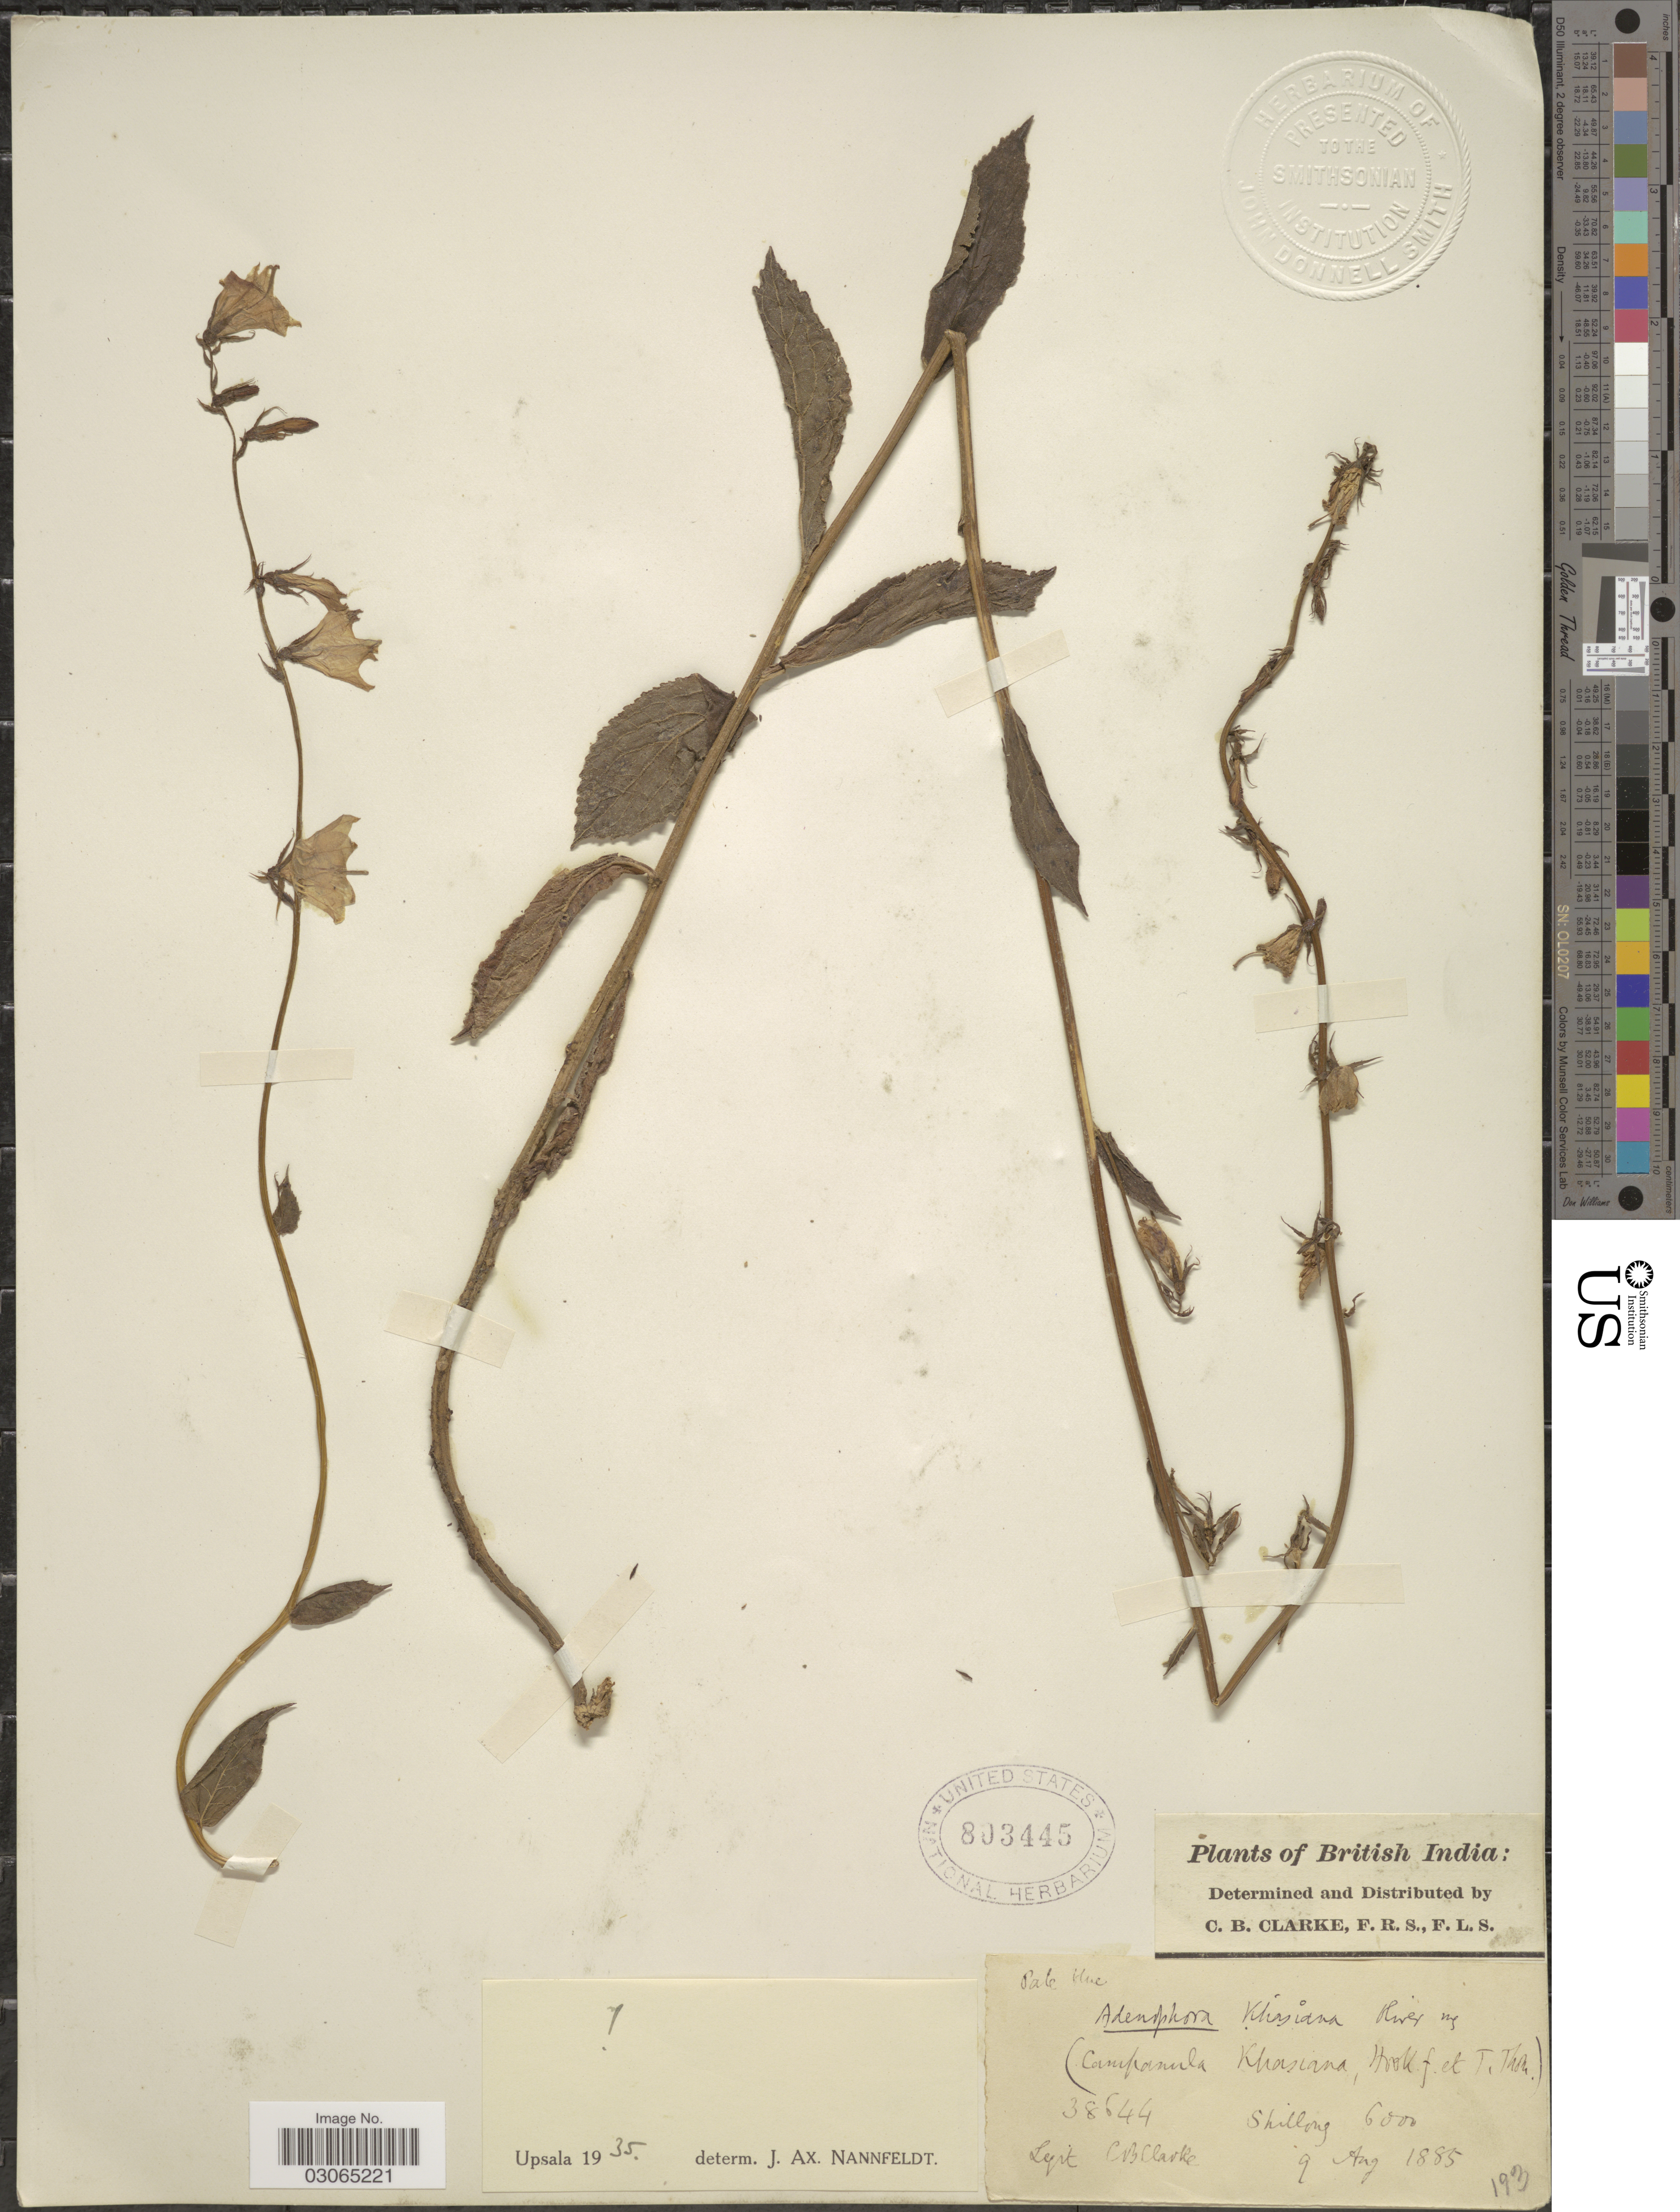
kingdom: Plantae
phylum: Tracheophyta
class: Magnoliopsida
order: Asterales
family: Campanulaceae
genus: Adenophora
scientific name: Adenophora khasiana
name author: (Hook. f. & Thomson) Oliv. ex Collett & Hemsl.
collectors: C. B. Clarke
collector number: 38644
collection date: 1885-08-09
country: India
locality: British India. Shillong.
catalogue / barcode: US 803445